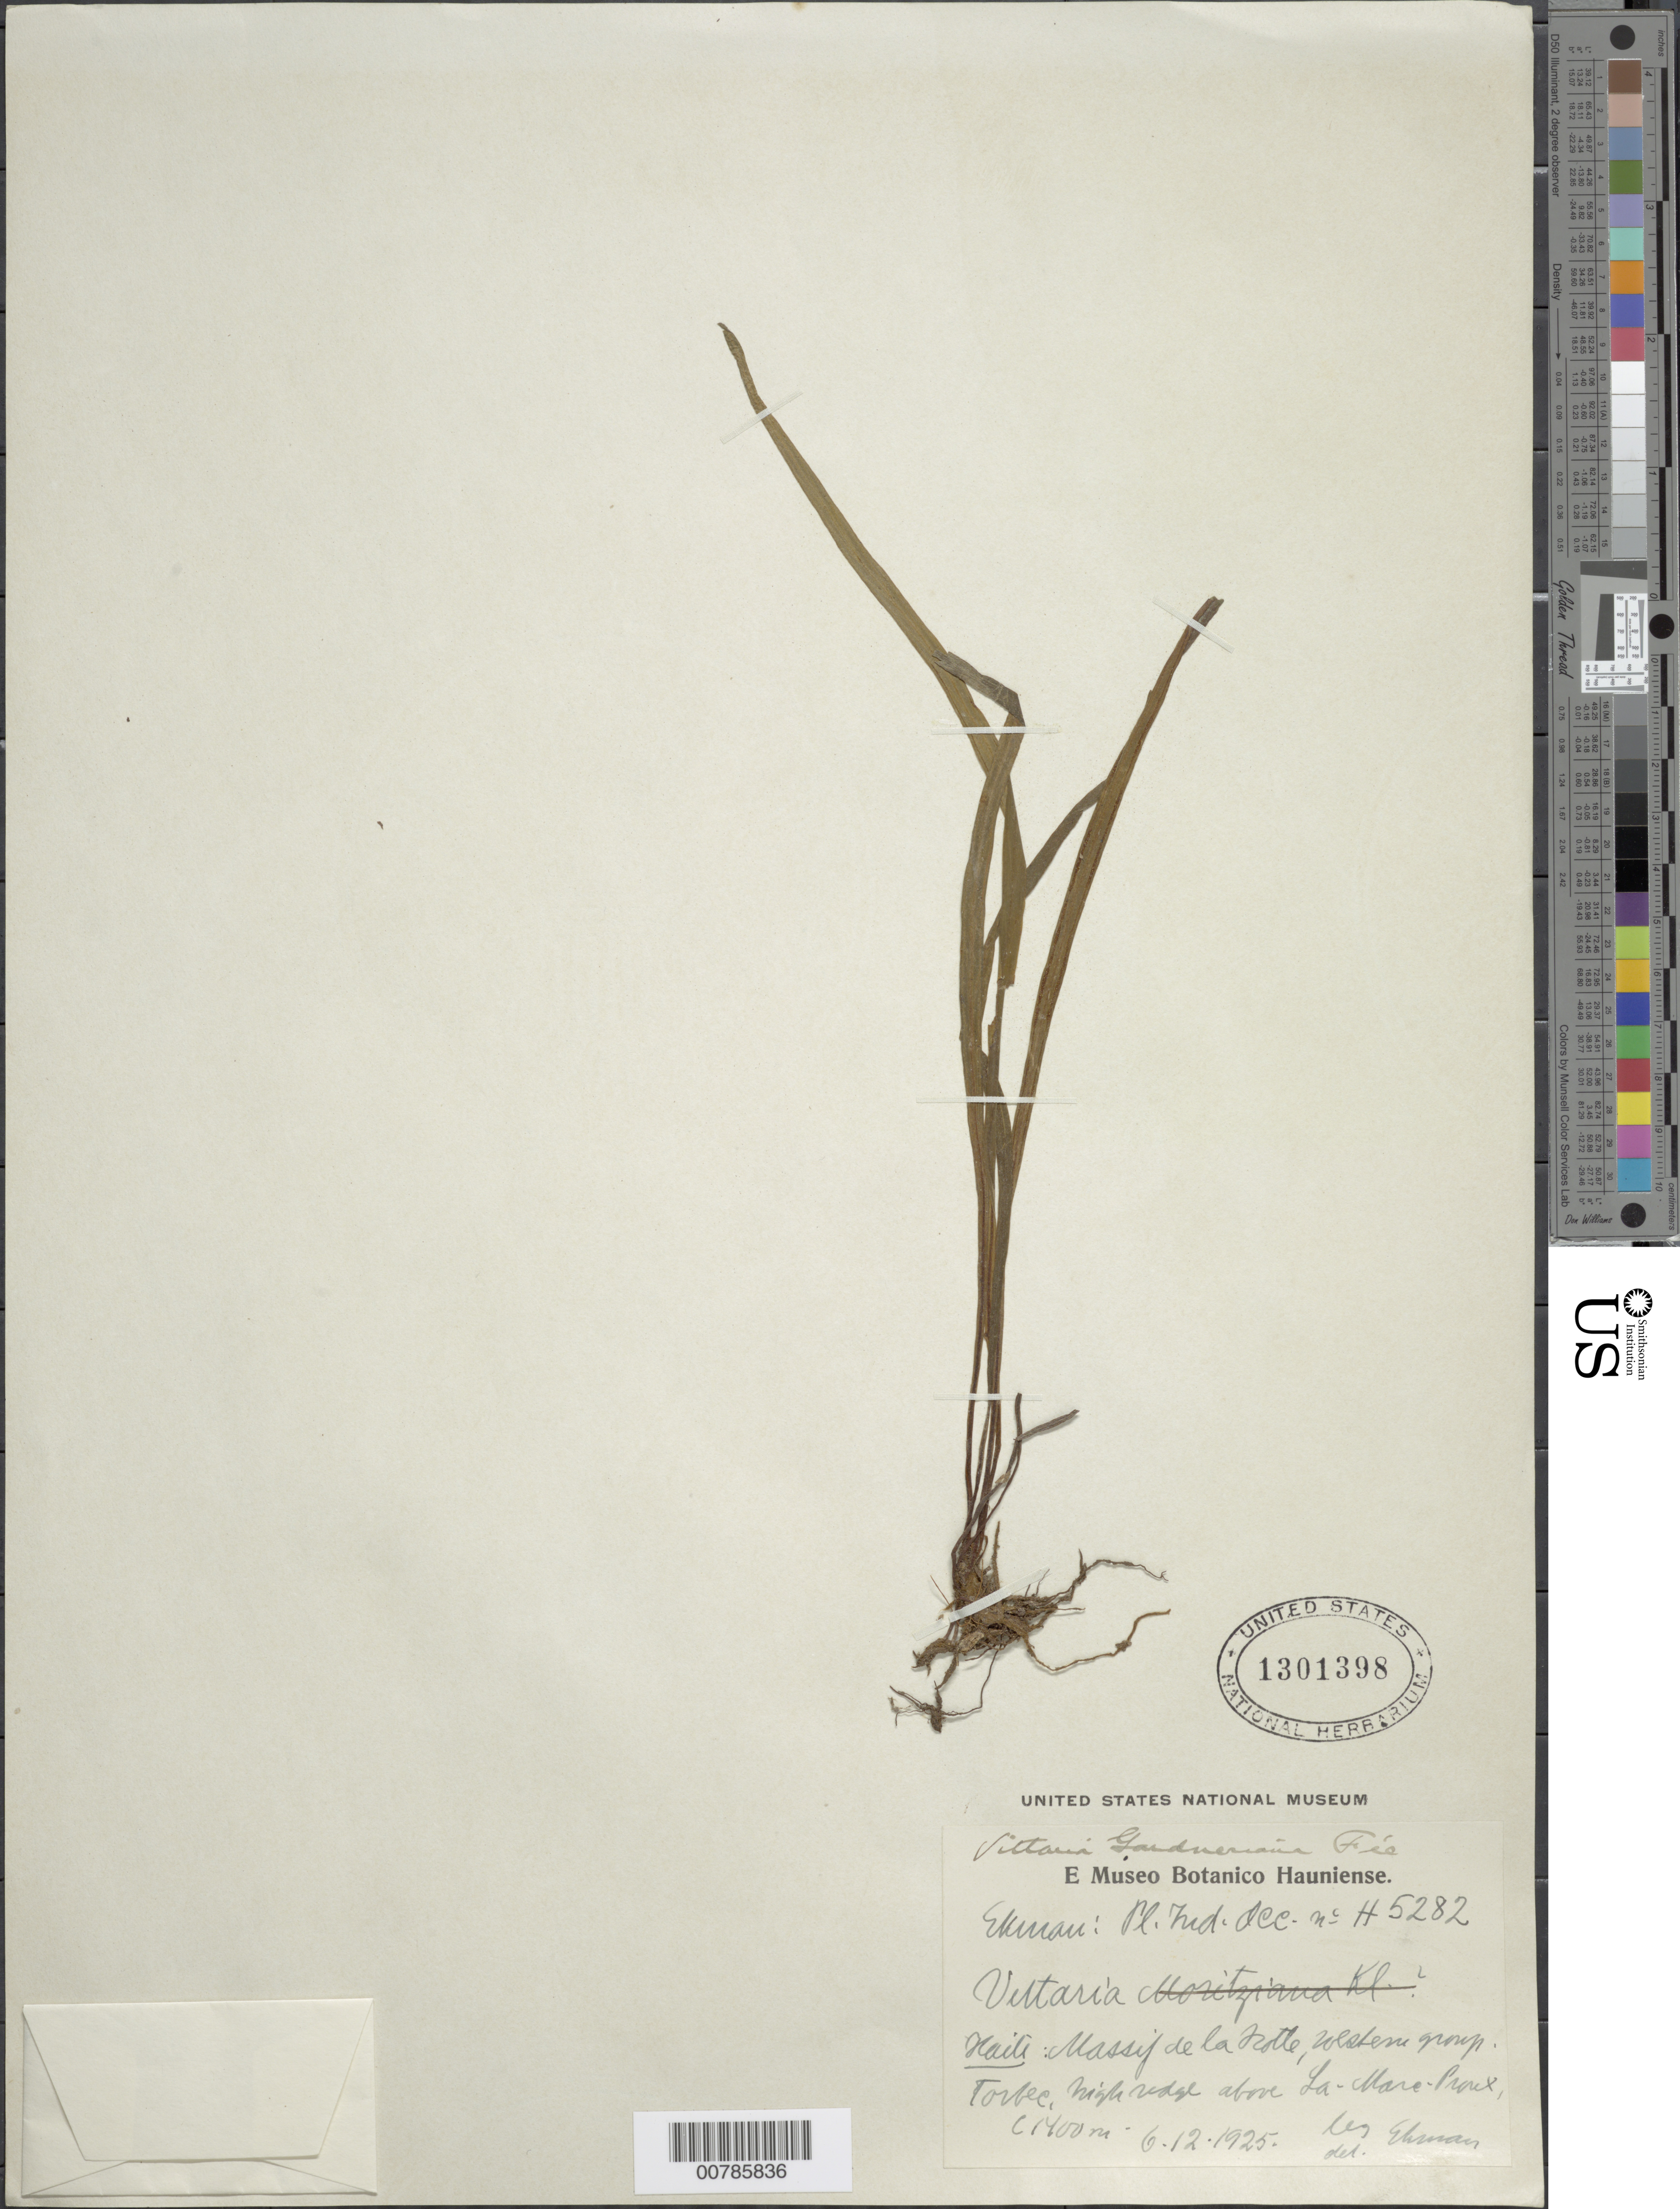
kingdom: Plantae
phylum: Tracheophyta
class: Polypodiopsida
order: Polypodiales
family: Pteridaceae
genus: Radiovittaria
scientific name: Radiovittaria gardneriana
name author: (Fée) E.H. Crane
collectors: E. L. Ekman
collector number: H 5282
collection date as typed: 06 Dec 1925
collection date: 1925-12-06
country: Haiti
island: Hispaniola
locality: Massif de la Hotte, western group, Torbec, above La Mare Proux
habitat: High ridge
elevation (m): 1400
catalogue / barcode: US 1301398